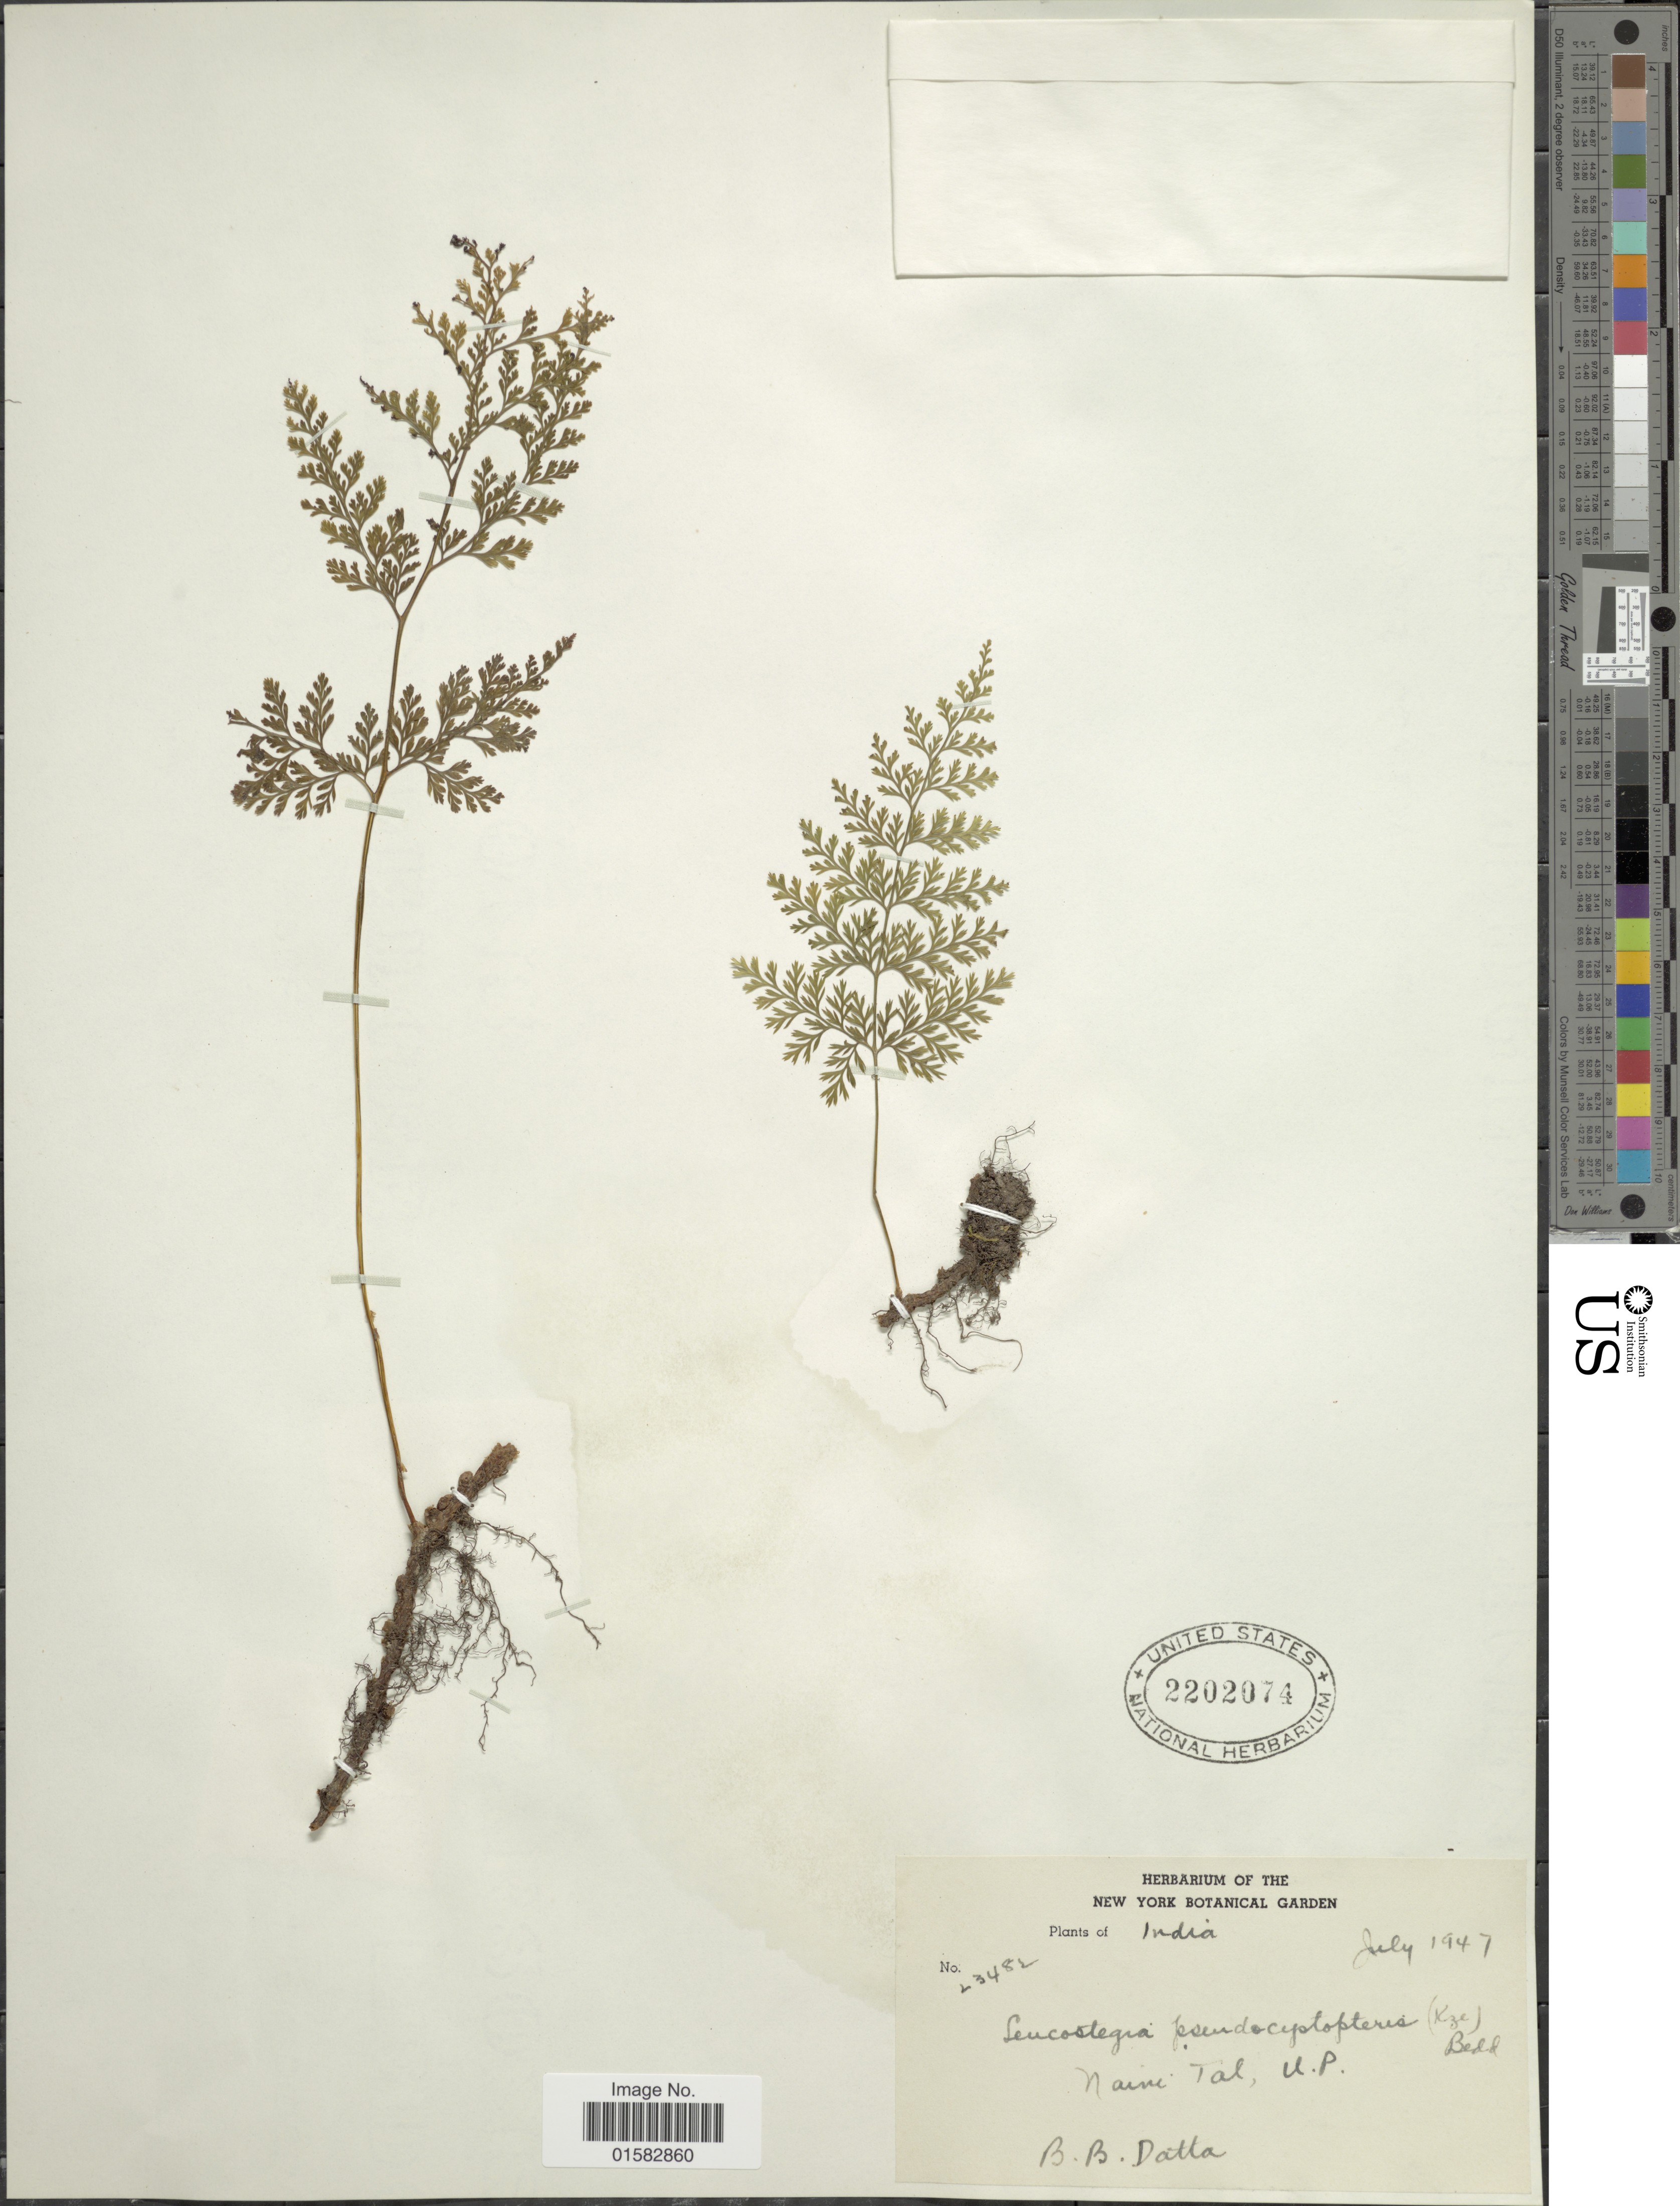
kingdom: Plantae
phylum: Tracheophyta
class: Polypodiopsida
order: Polypodiales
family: Davalliaceae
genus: Davallia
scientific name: Davallia pulchra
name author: D. Don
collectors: B. Datta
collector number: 23482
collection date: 1947-07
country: India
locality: Naini Tal, U.P.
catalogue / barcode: US 2202074